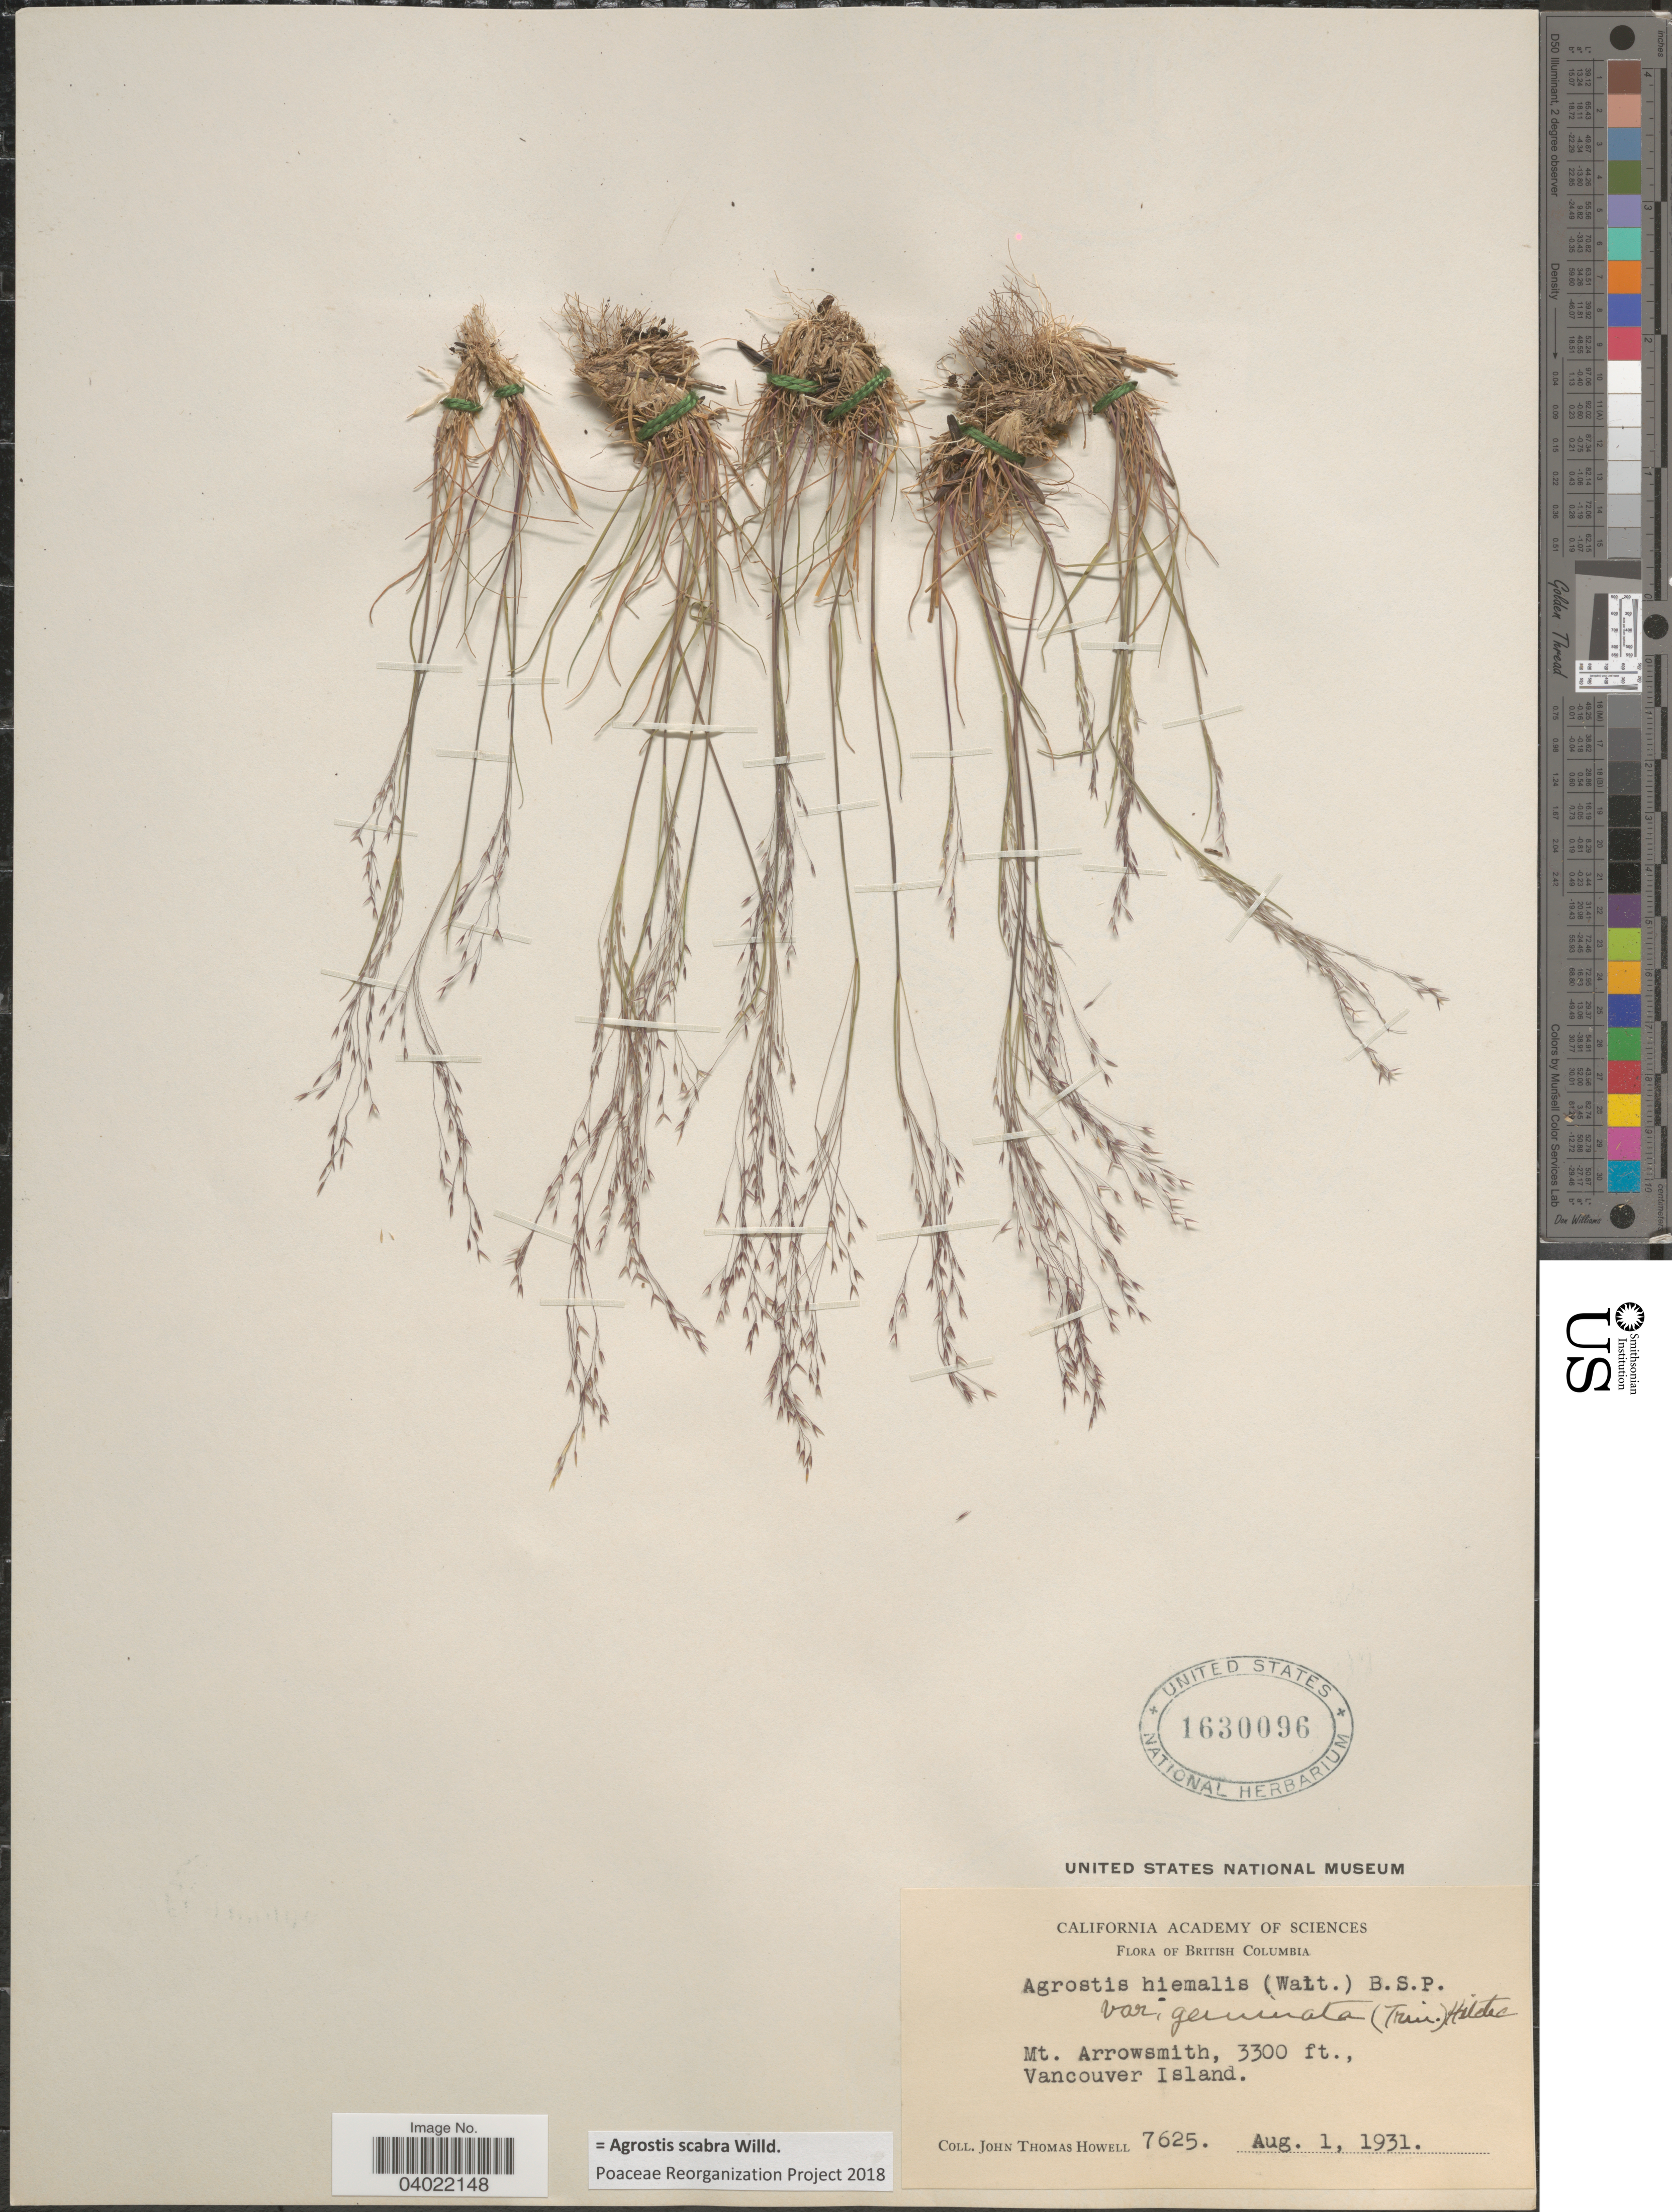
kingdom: Plantae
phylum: Tracheophyta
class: Liliopsida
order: Poales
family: Poaceae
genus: Agrostis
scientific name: Agrostis scabra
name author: Willd.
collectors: J. T. Howell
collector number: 7625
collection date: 1931-08-01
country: Canada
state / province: British Columbia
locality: Mt. Arrowsmith. Vancouver Island.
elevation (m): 1006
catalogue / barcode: US 1630096